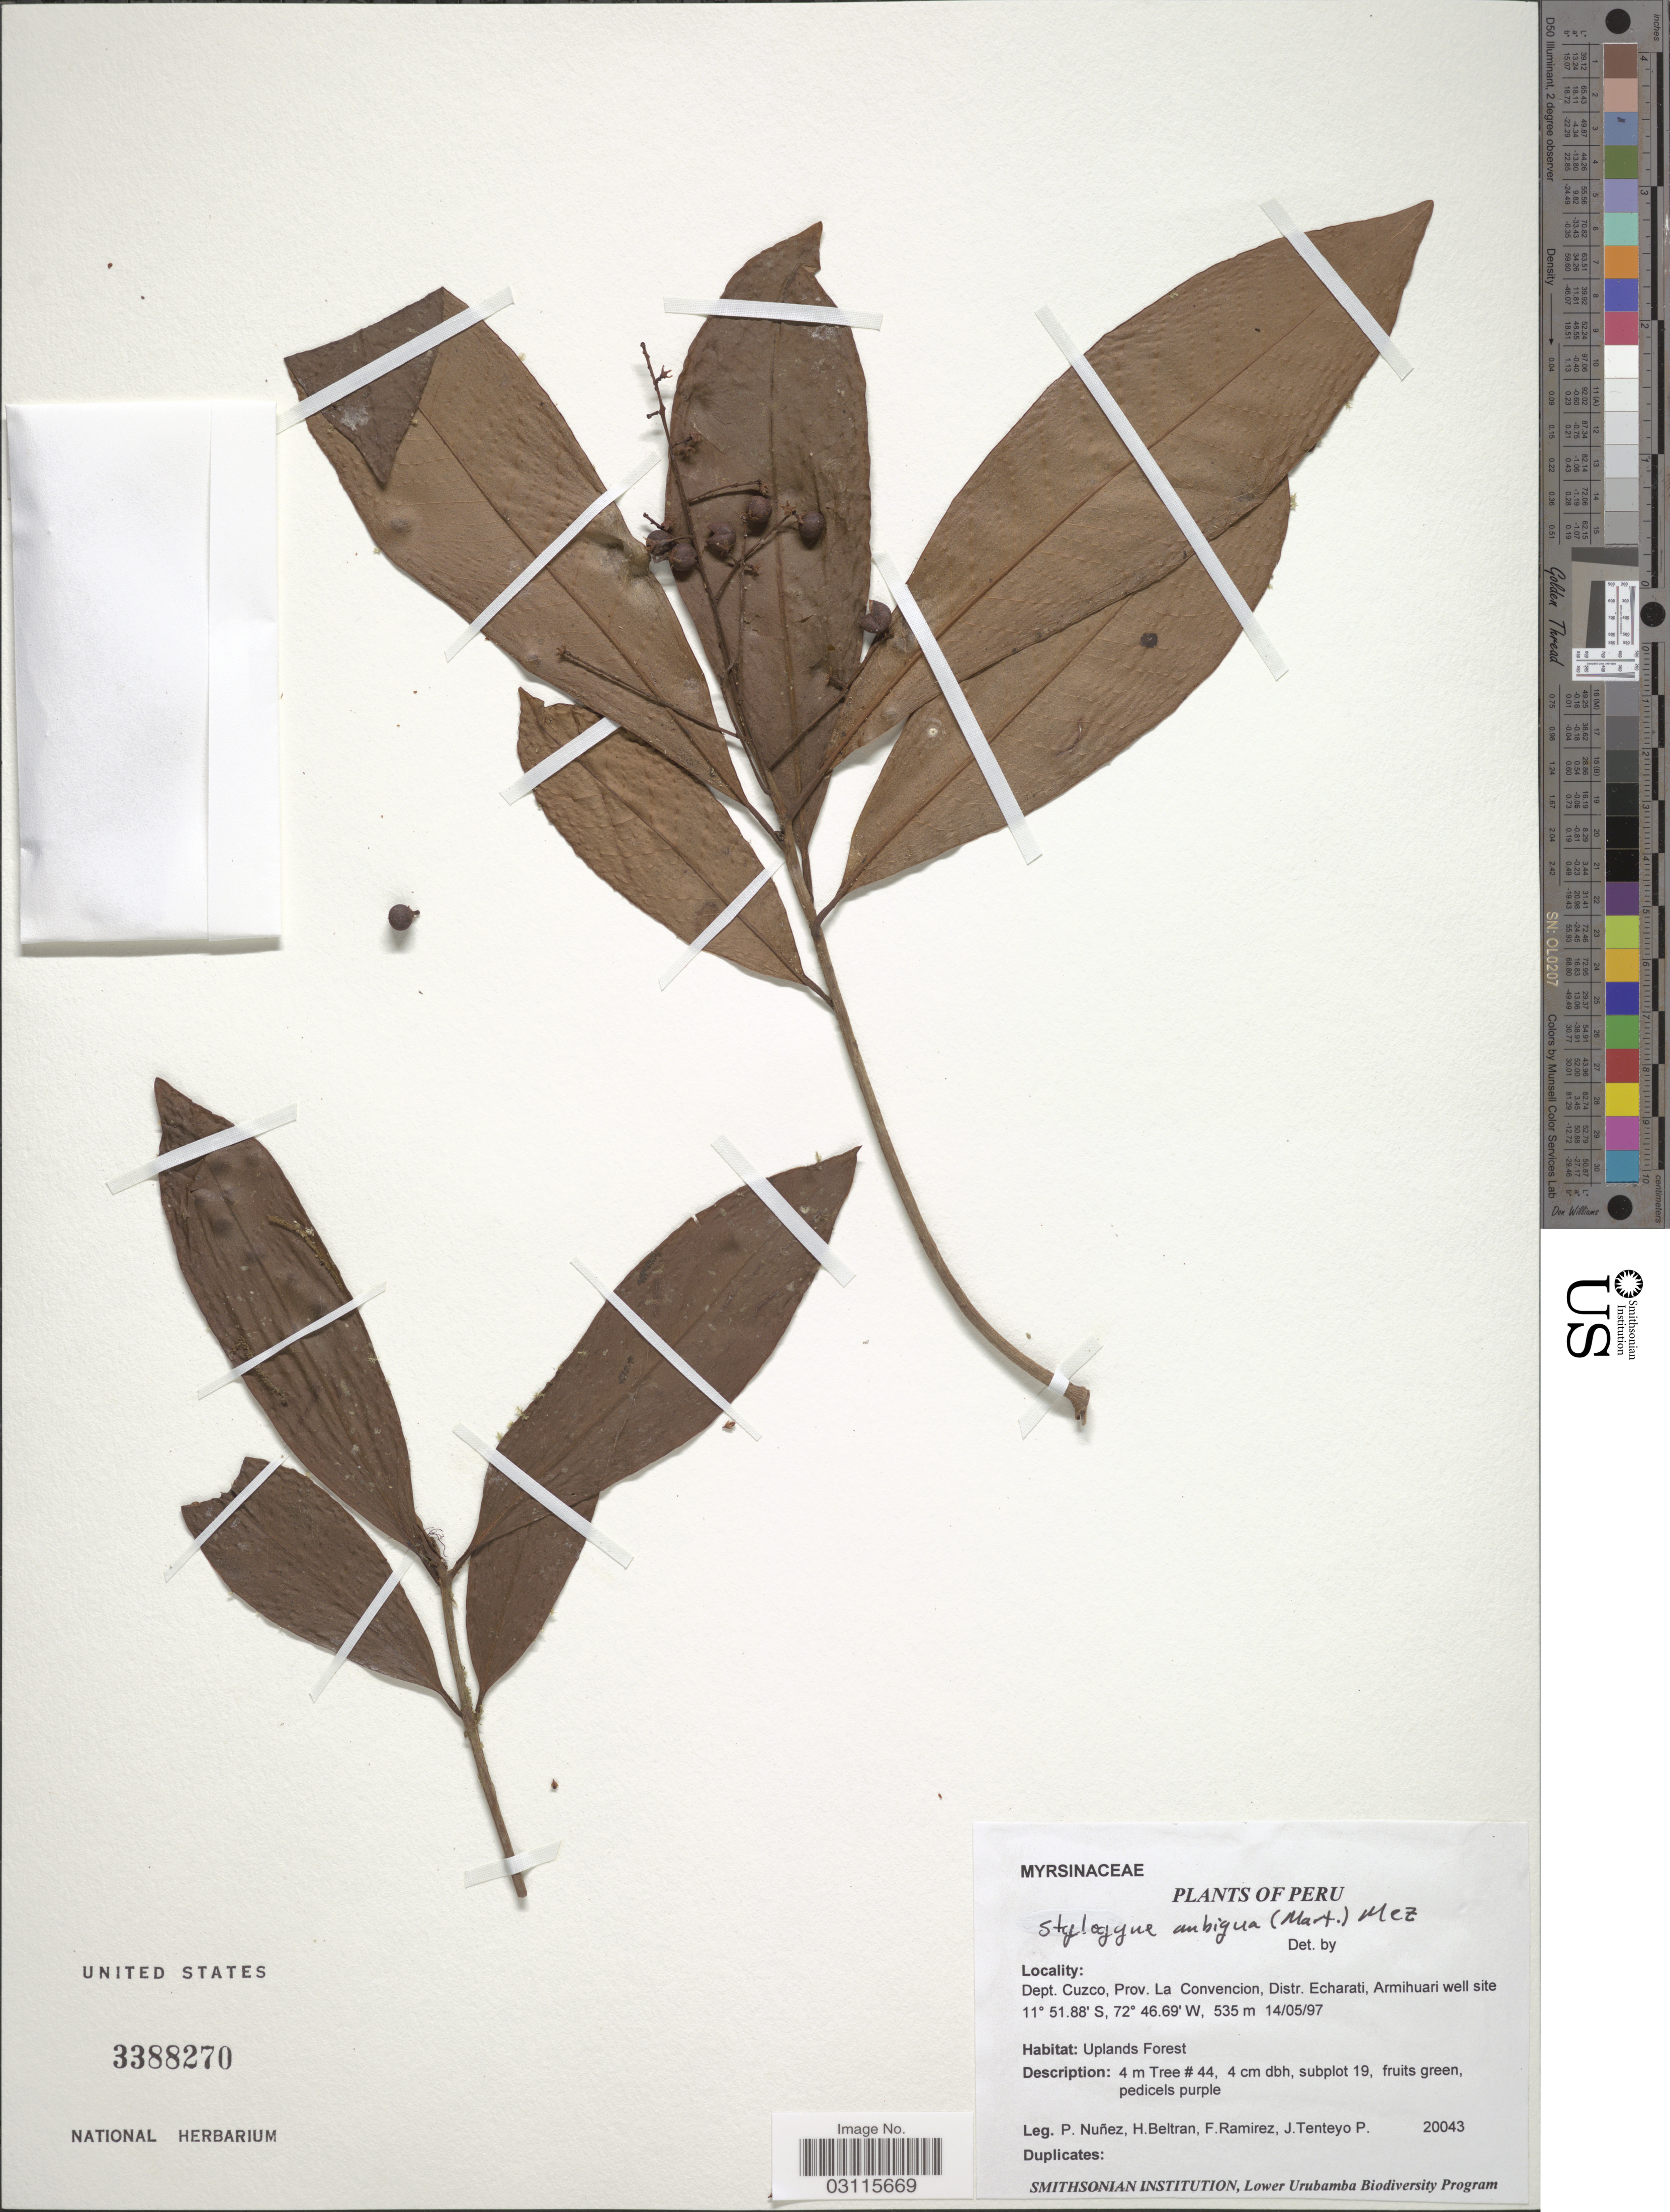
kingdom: Plantae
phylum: Tracheophyta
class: Magnoliopsida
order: Ericales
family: Primulaceae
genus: Stylogyne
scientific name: Stylogyne ambigua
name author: (Mart.) Mez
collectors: P. Nuñez V., H. Beltran, F. Ramirez & J. Tenteyo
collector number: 20043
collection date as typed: Transcribed d/m/y: 14/5/97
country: Peru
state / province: Cusco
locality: Dept. Cuzco, Prov. La Convencion, Distr. Echarati, Armihuari well site.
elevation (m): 535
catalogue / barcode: US 3388270